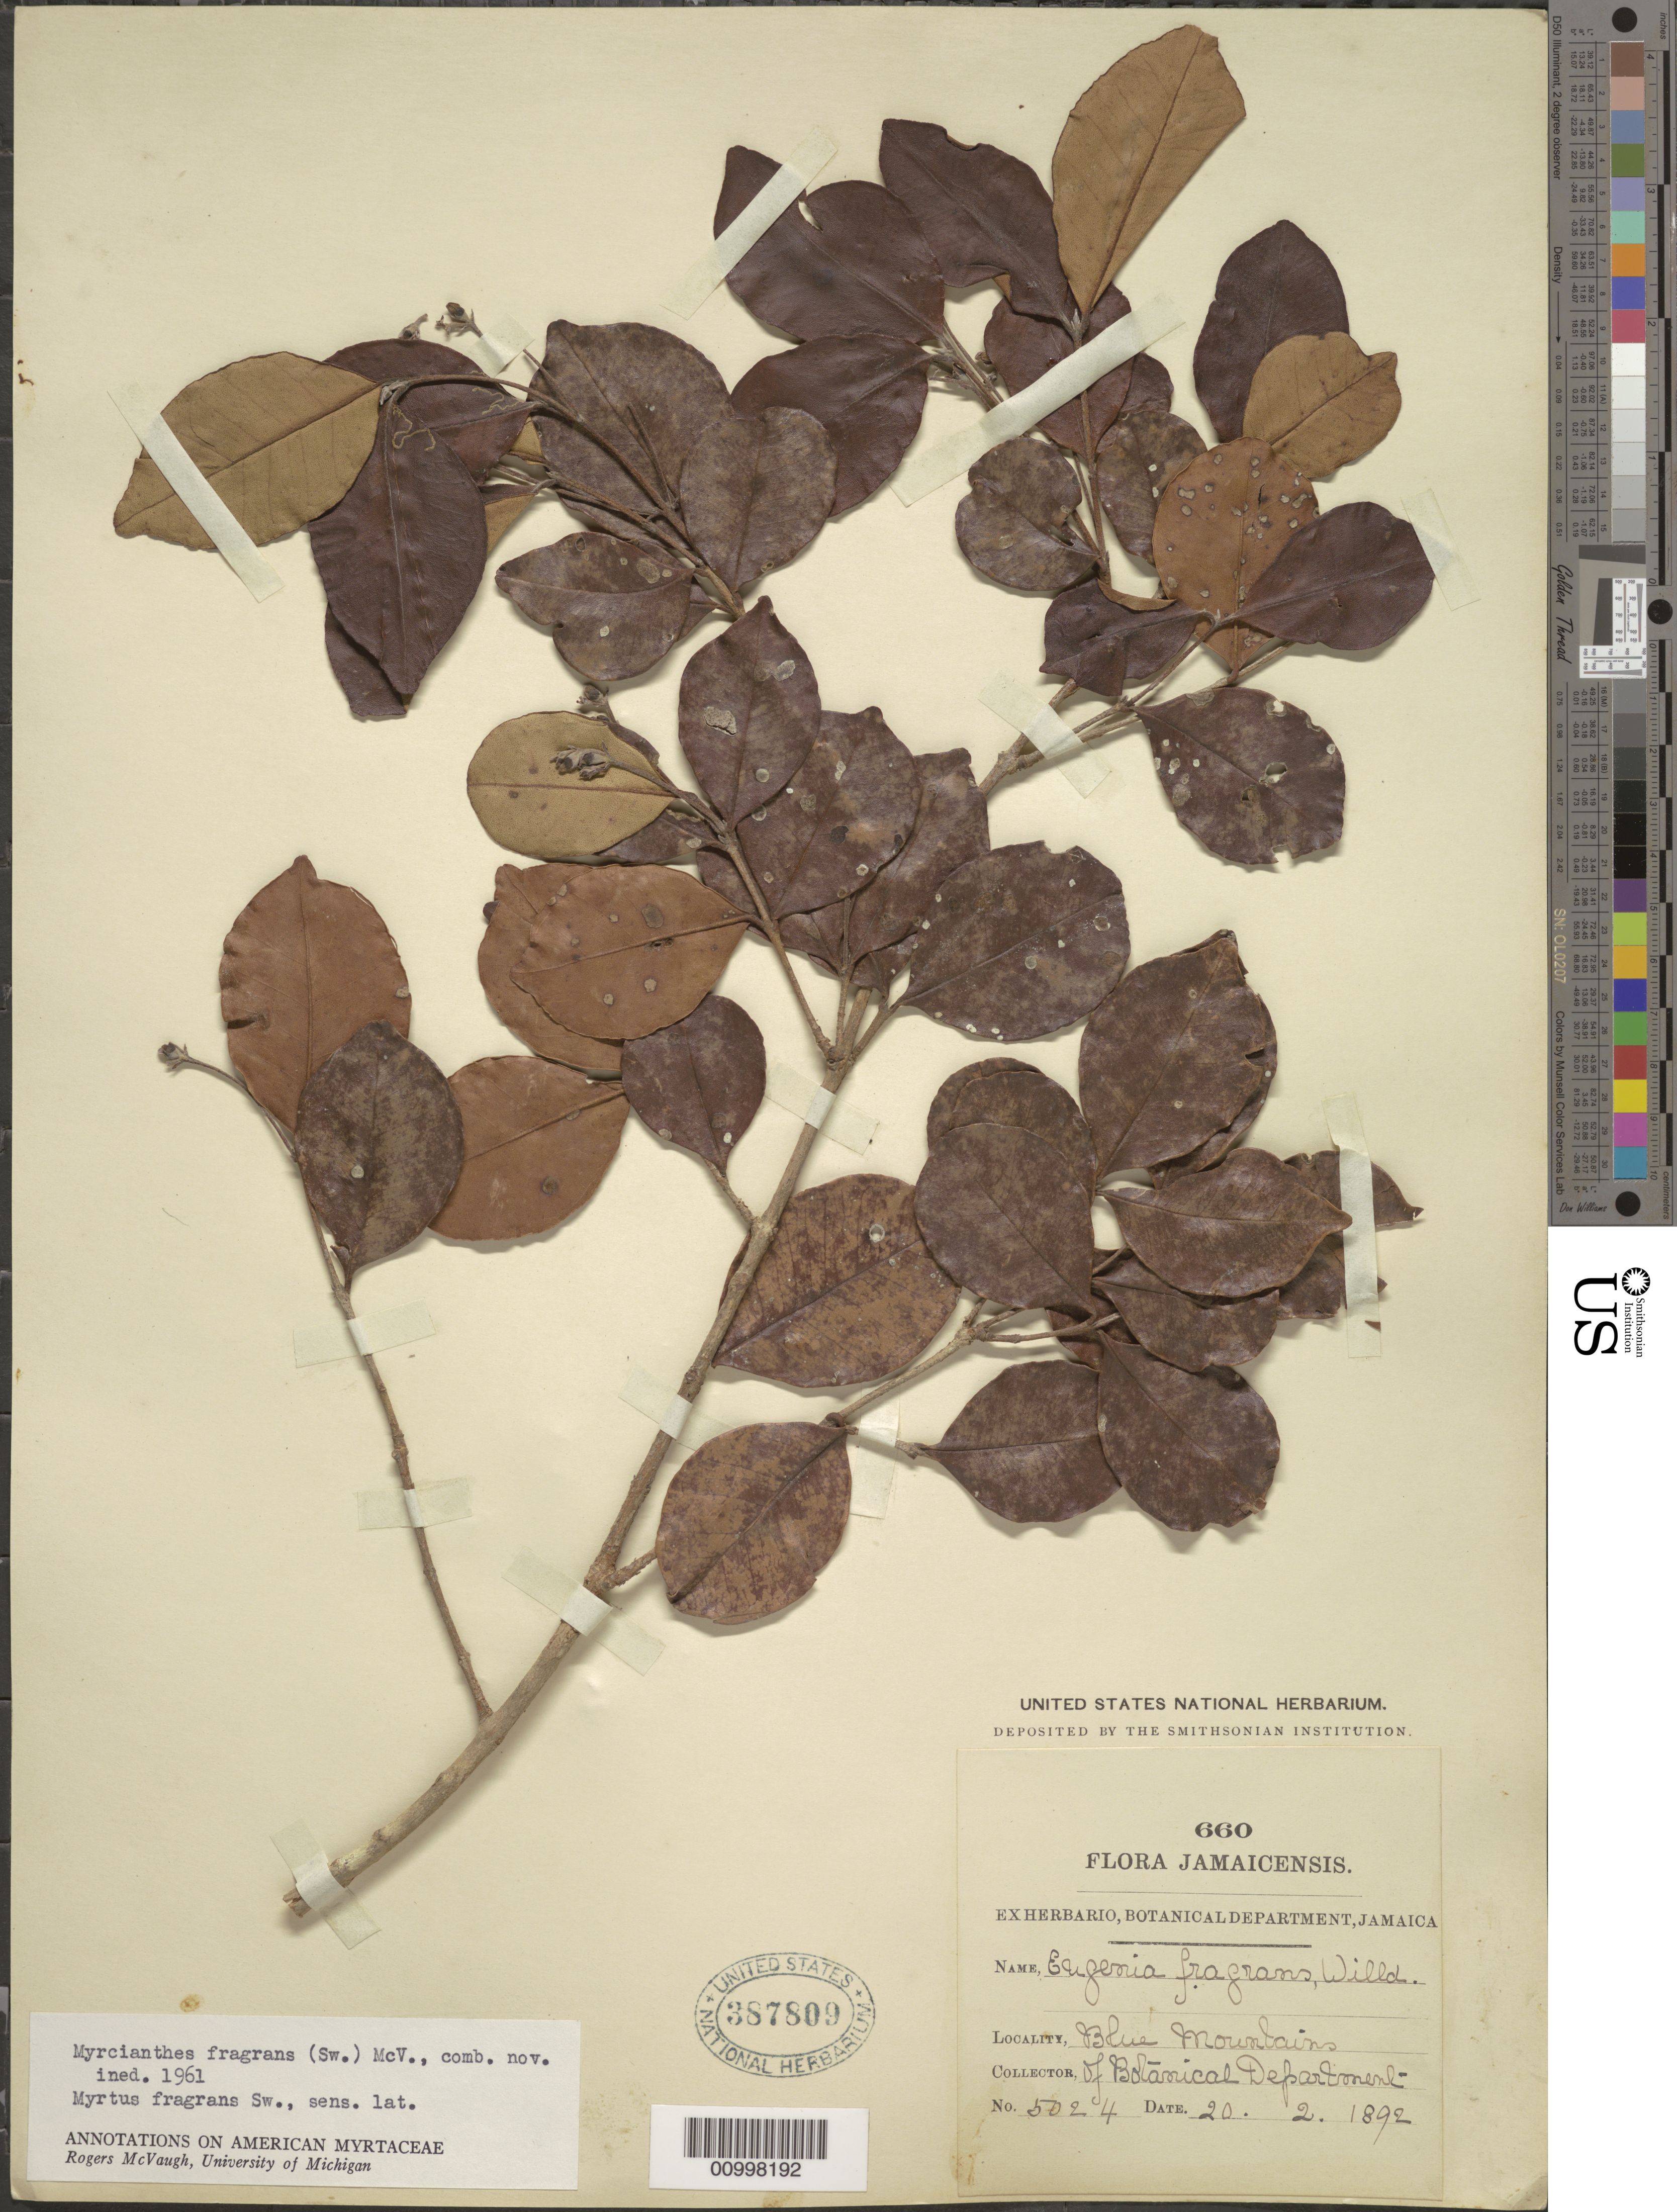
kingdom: Plantae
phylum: Tracheophyta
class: Magnoliopsida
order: Myrtales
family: Myrtaceae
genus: Myrcianthes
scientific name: Myrcianthes fragrans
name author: (Sw.) McVaugh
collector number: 5024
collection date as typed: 20 Feb 1892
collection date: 1892-02-20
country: Jamaica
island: Jamaica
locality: Blue Mountains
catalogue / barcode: US 387809